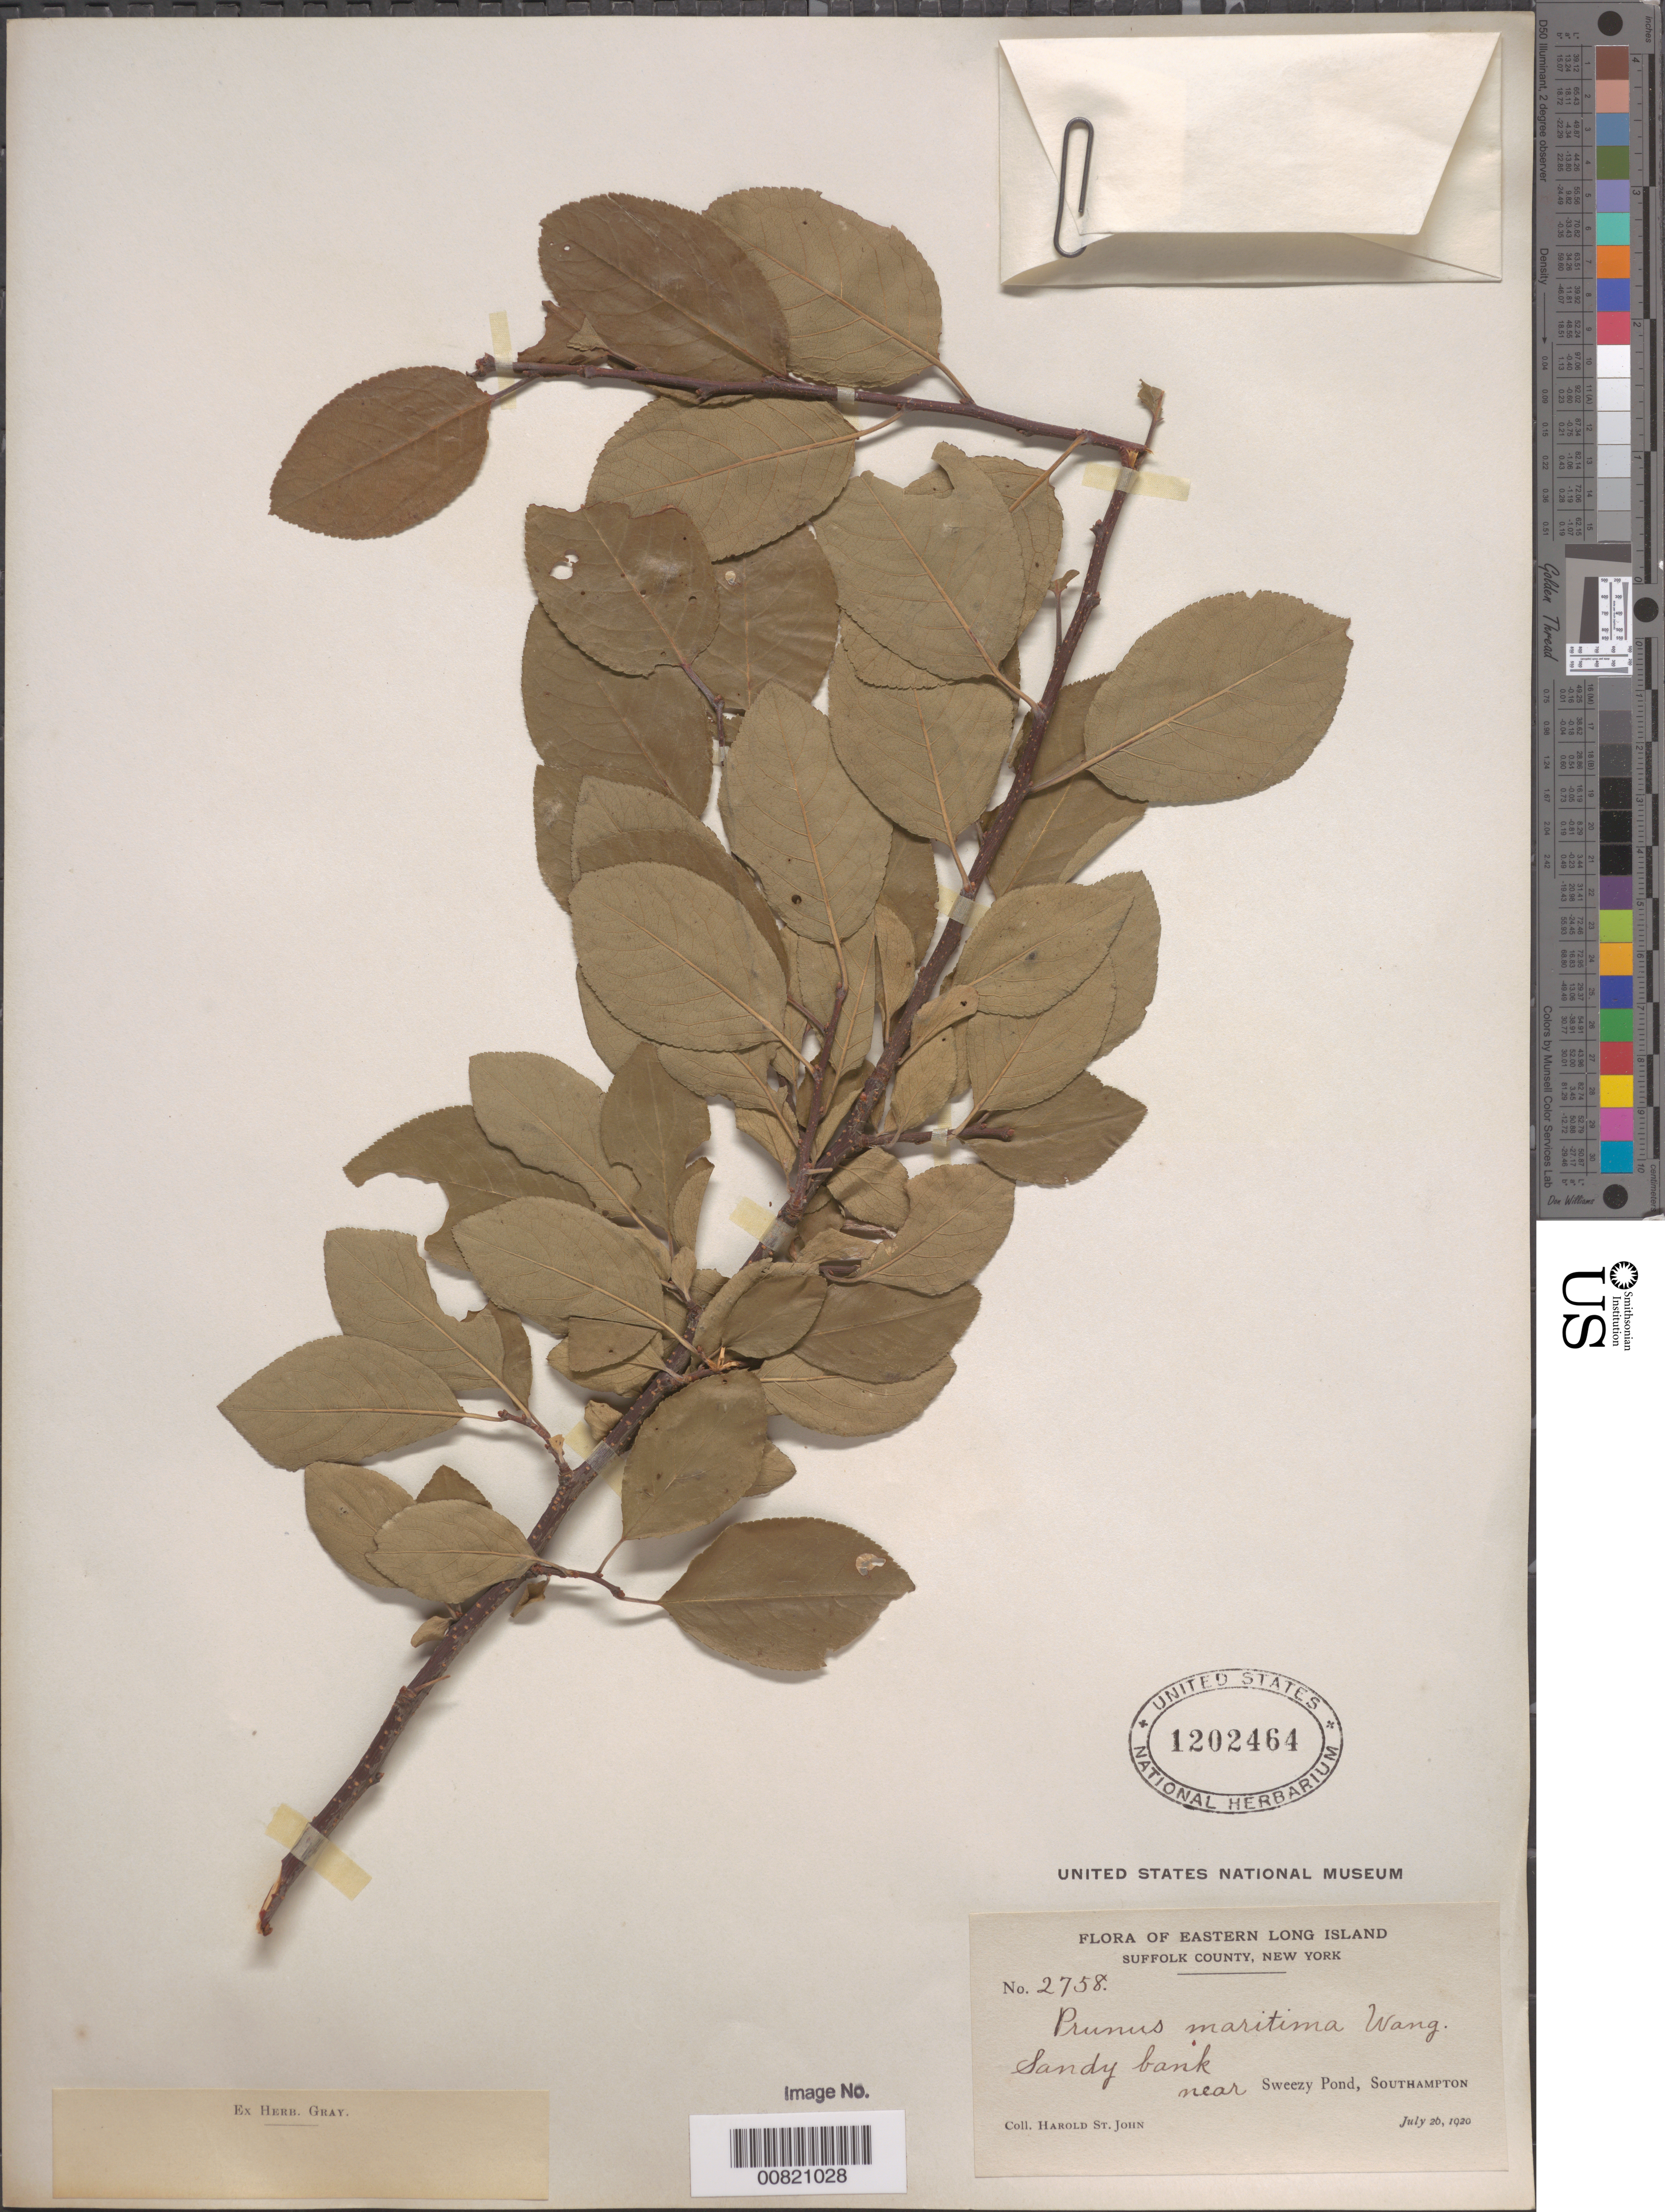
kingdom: Plantae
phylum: Tracheophyta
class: Magnoliopsida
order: Rosales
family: Rosaceae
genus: Prunus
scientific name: Prunus maritima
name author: Marshall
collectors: H. St. John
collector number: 2758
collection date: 1920-07-26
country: United States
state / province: New York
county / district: Suffolk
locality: Sandy bank near Sweezy Pond, Southampton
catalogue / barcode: US 1202464